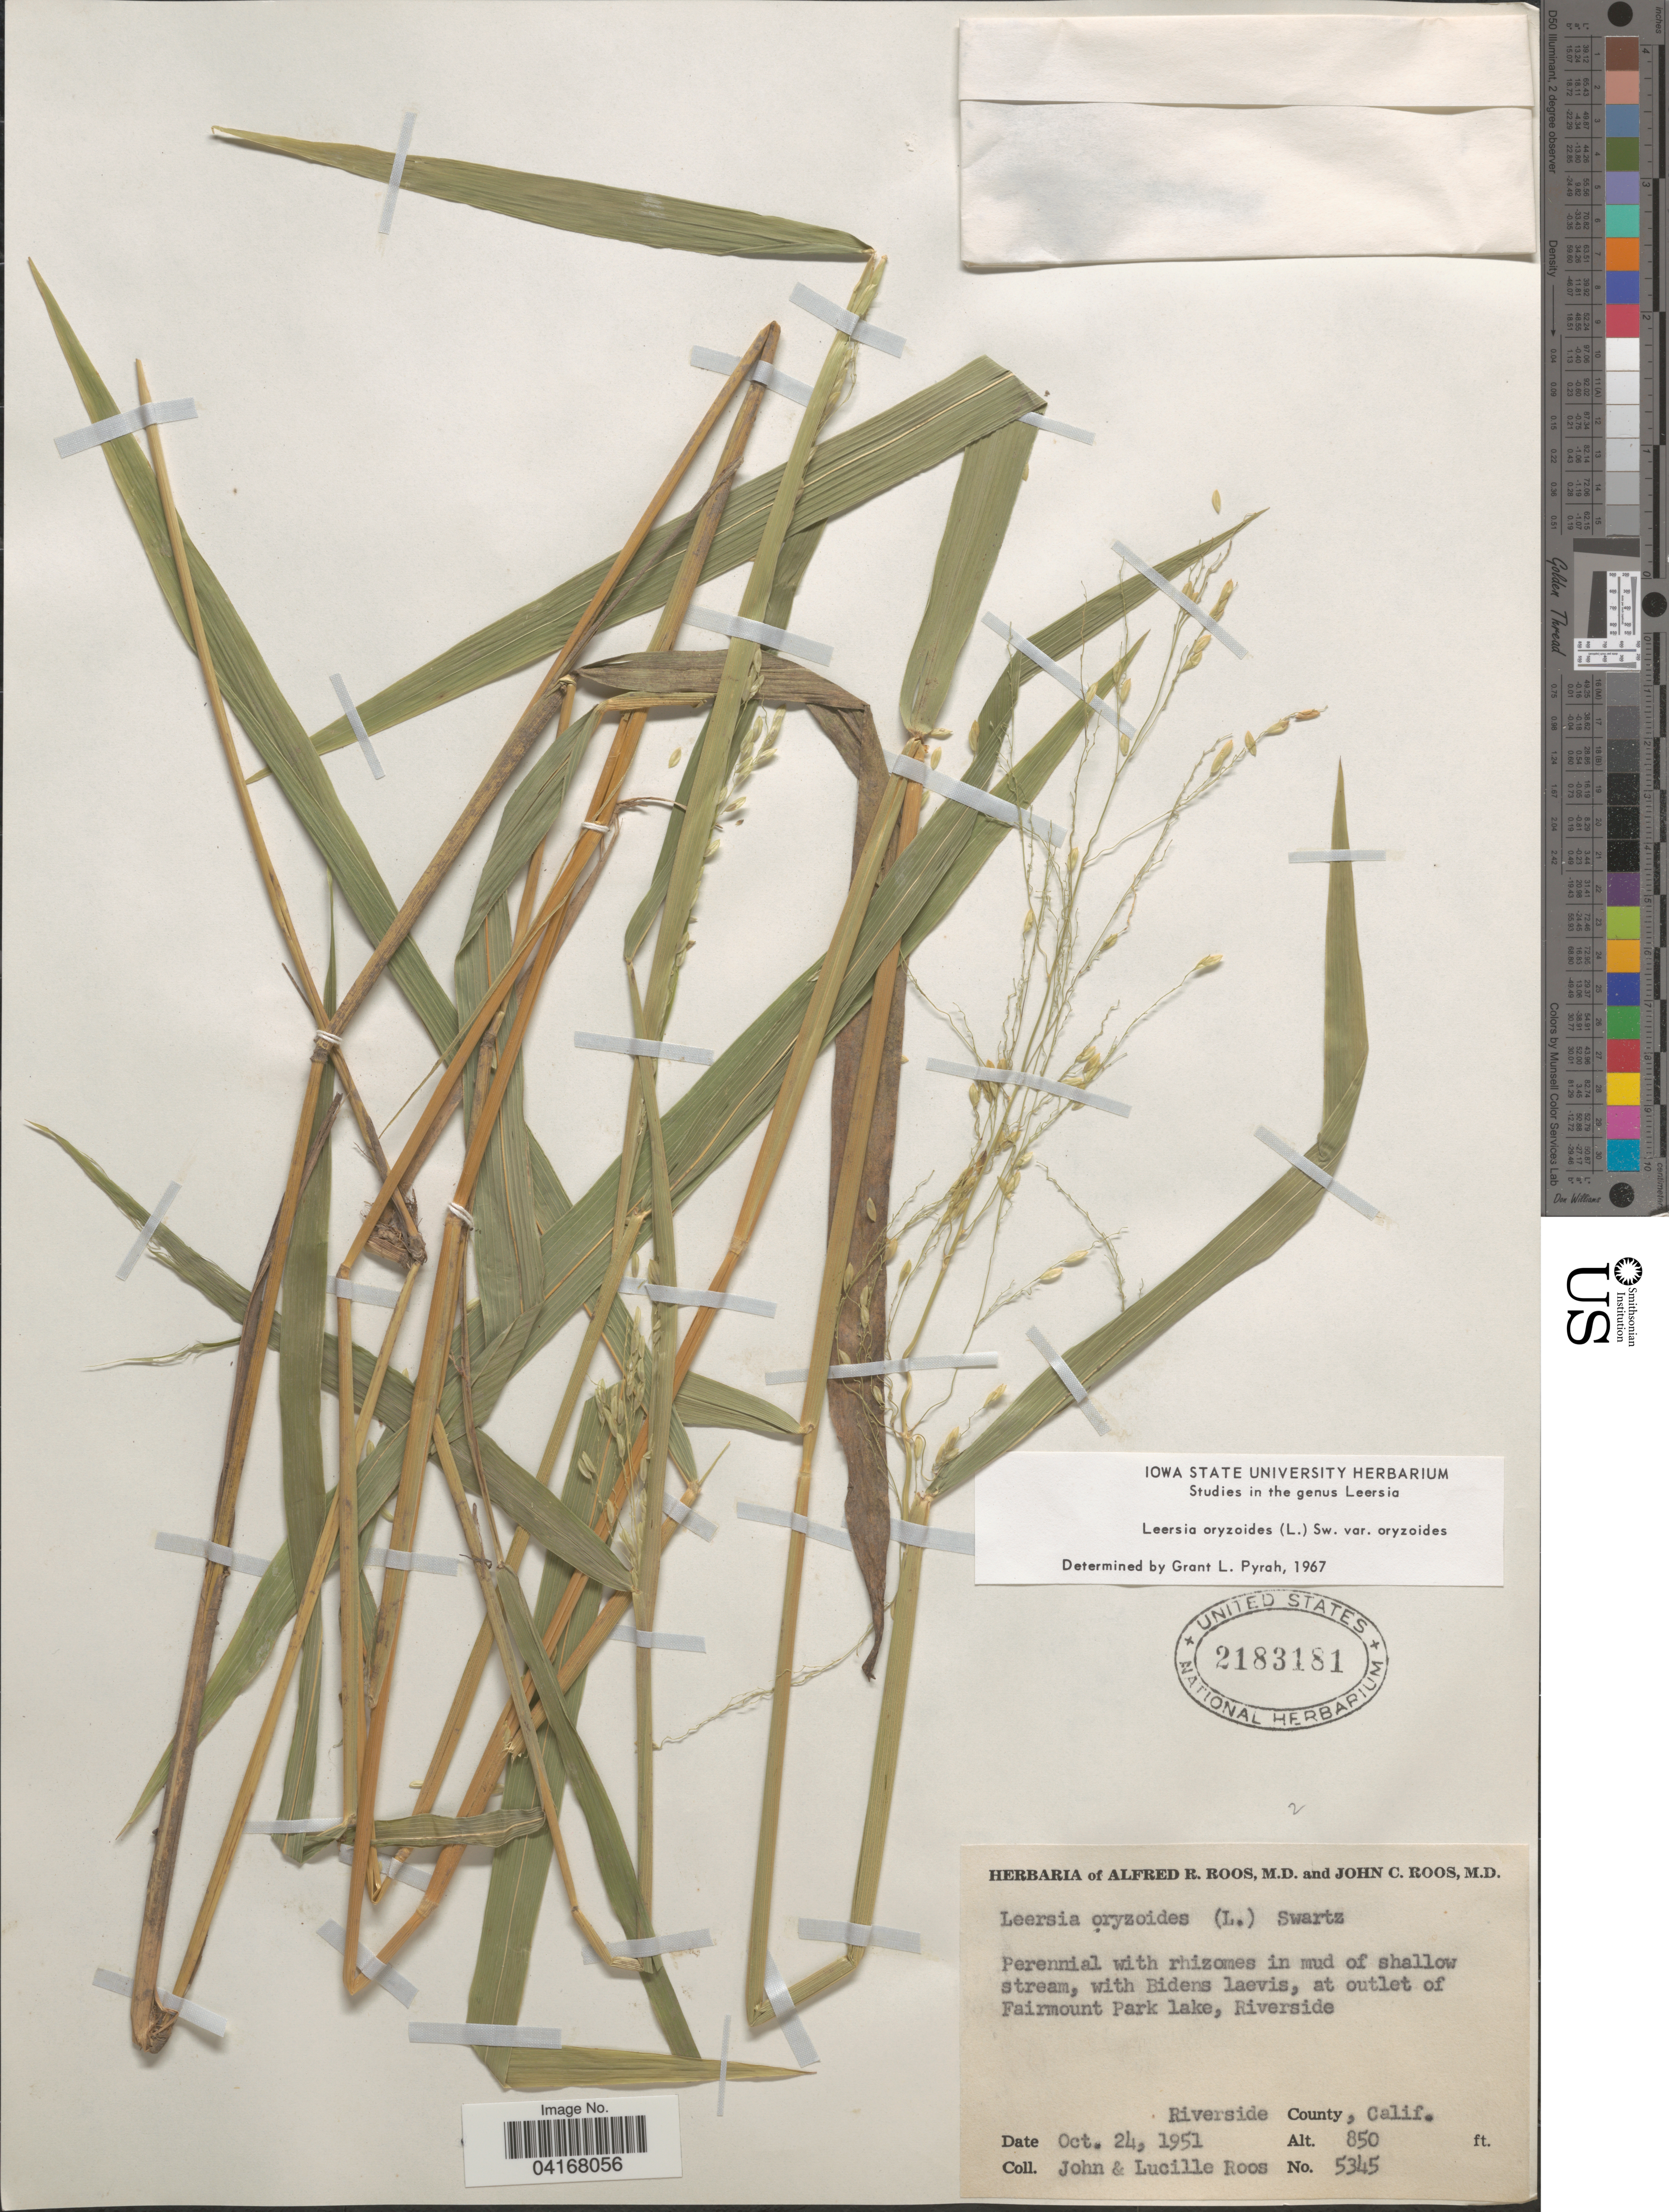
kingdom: Plantae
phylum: Tracheophyta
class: Liliopsida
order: Poales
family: Poaceae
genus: Leersia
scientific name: Leersia oryzoides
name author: (L.) Sw.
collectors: J. C. Roos & L. Roos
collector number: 5345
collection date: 1951-10-24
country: United States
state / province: California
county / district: Riverside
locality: At outlet of Fairmount Park lake, Riverside. Riverside County.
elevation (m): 259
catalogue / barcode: US 2183181